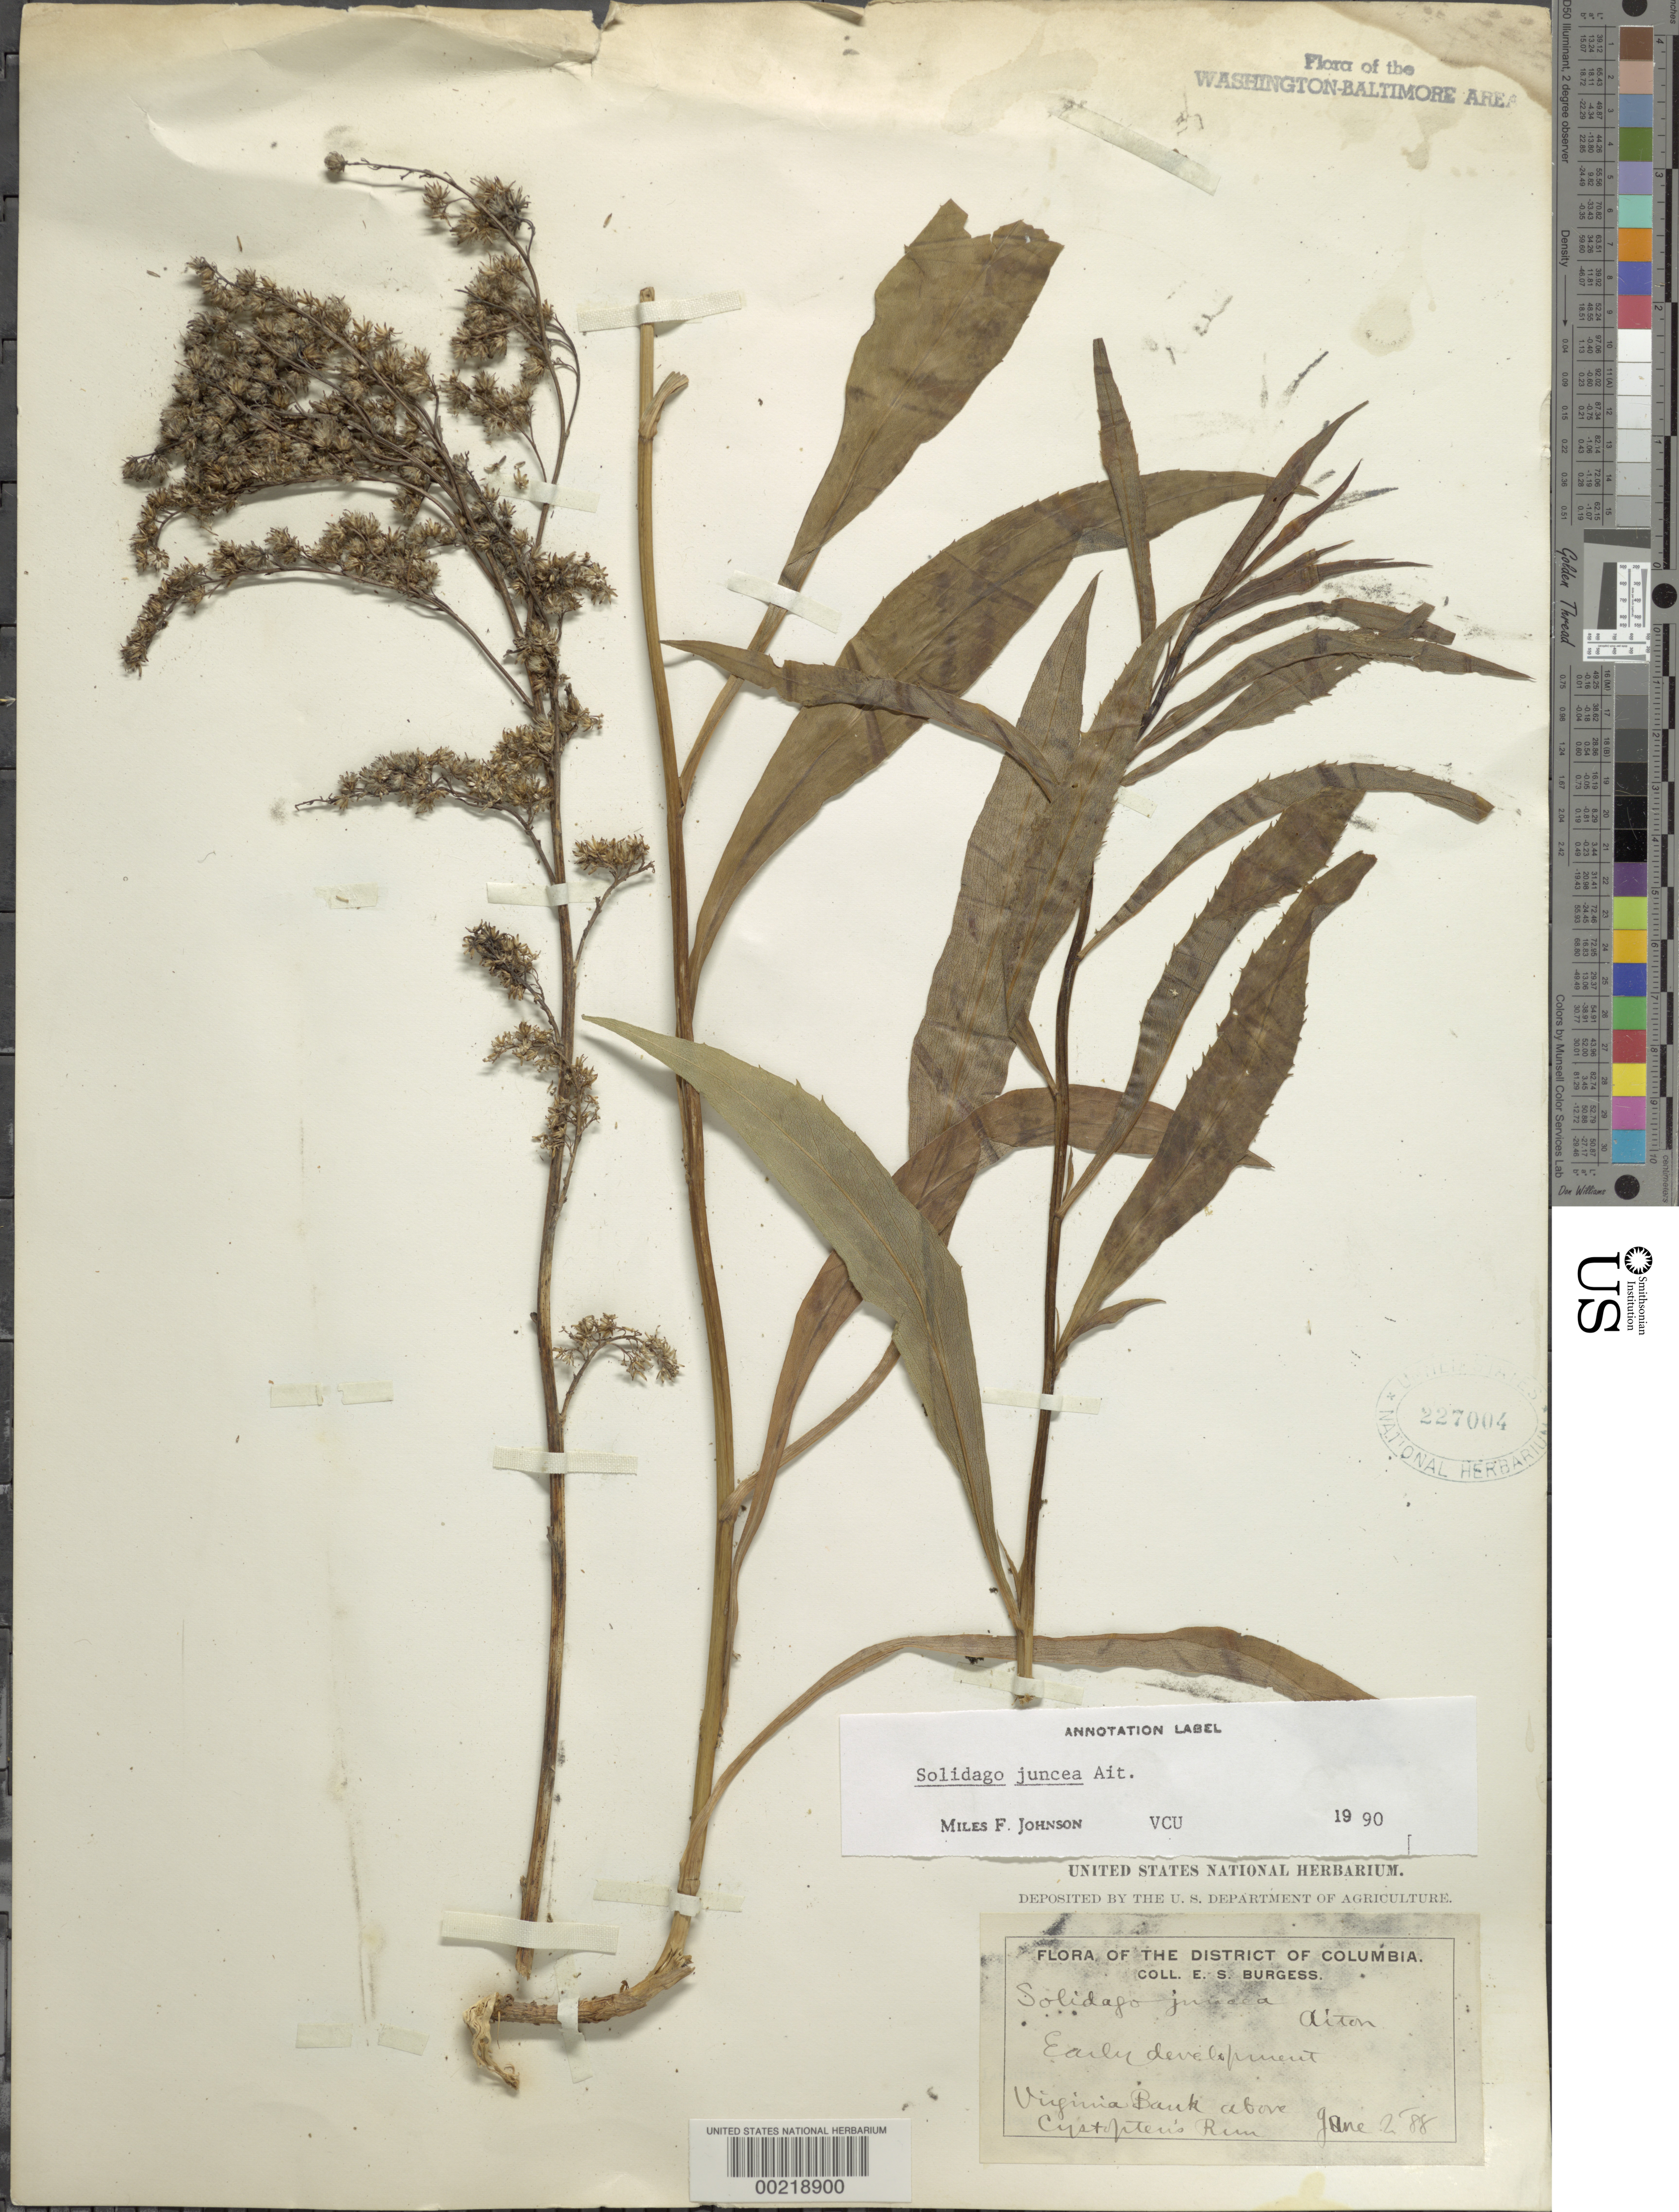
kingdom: Plantae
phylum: Tracheophyta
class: Magnoliopsida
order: Asterales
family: Asteraceae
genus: Solidago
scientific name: Solidago juncea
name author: Aiton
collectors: E. Burgess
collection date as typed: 02 Jun 1888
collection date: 1888-06-02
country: United States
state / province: Virginia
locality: Potomac shore above Cystopteris Run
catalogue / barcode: US 227004